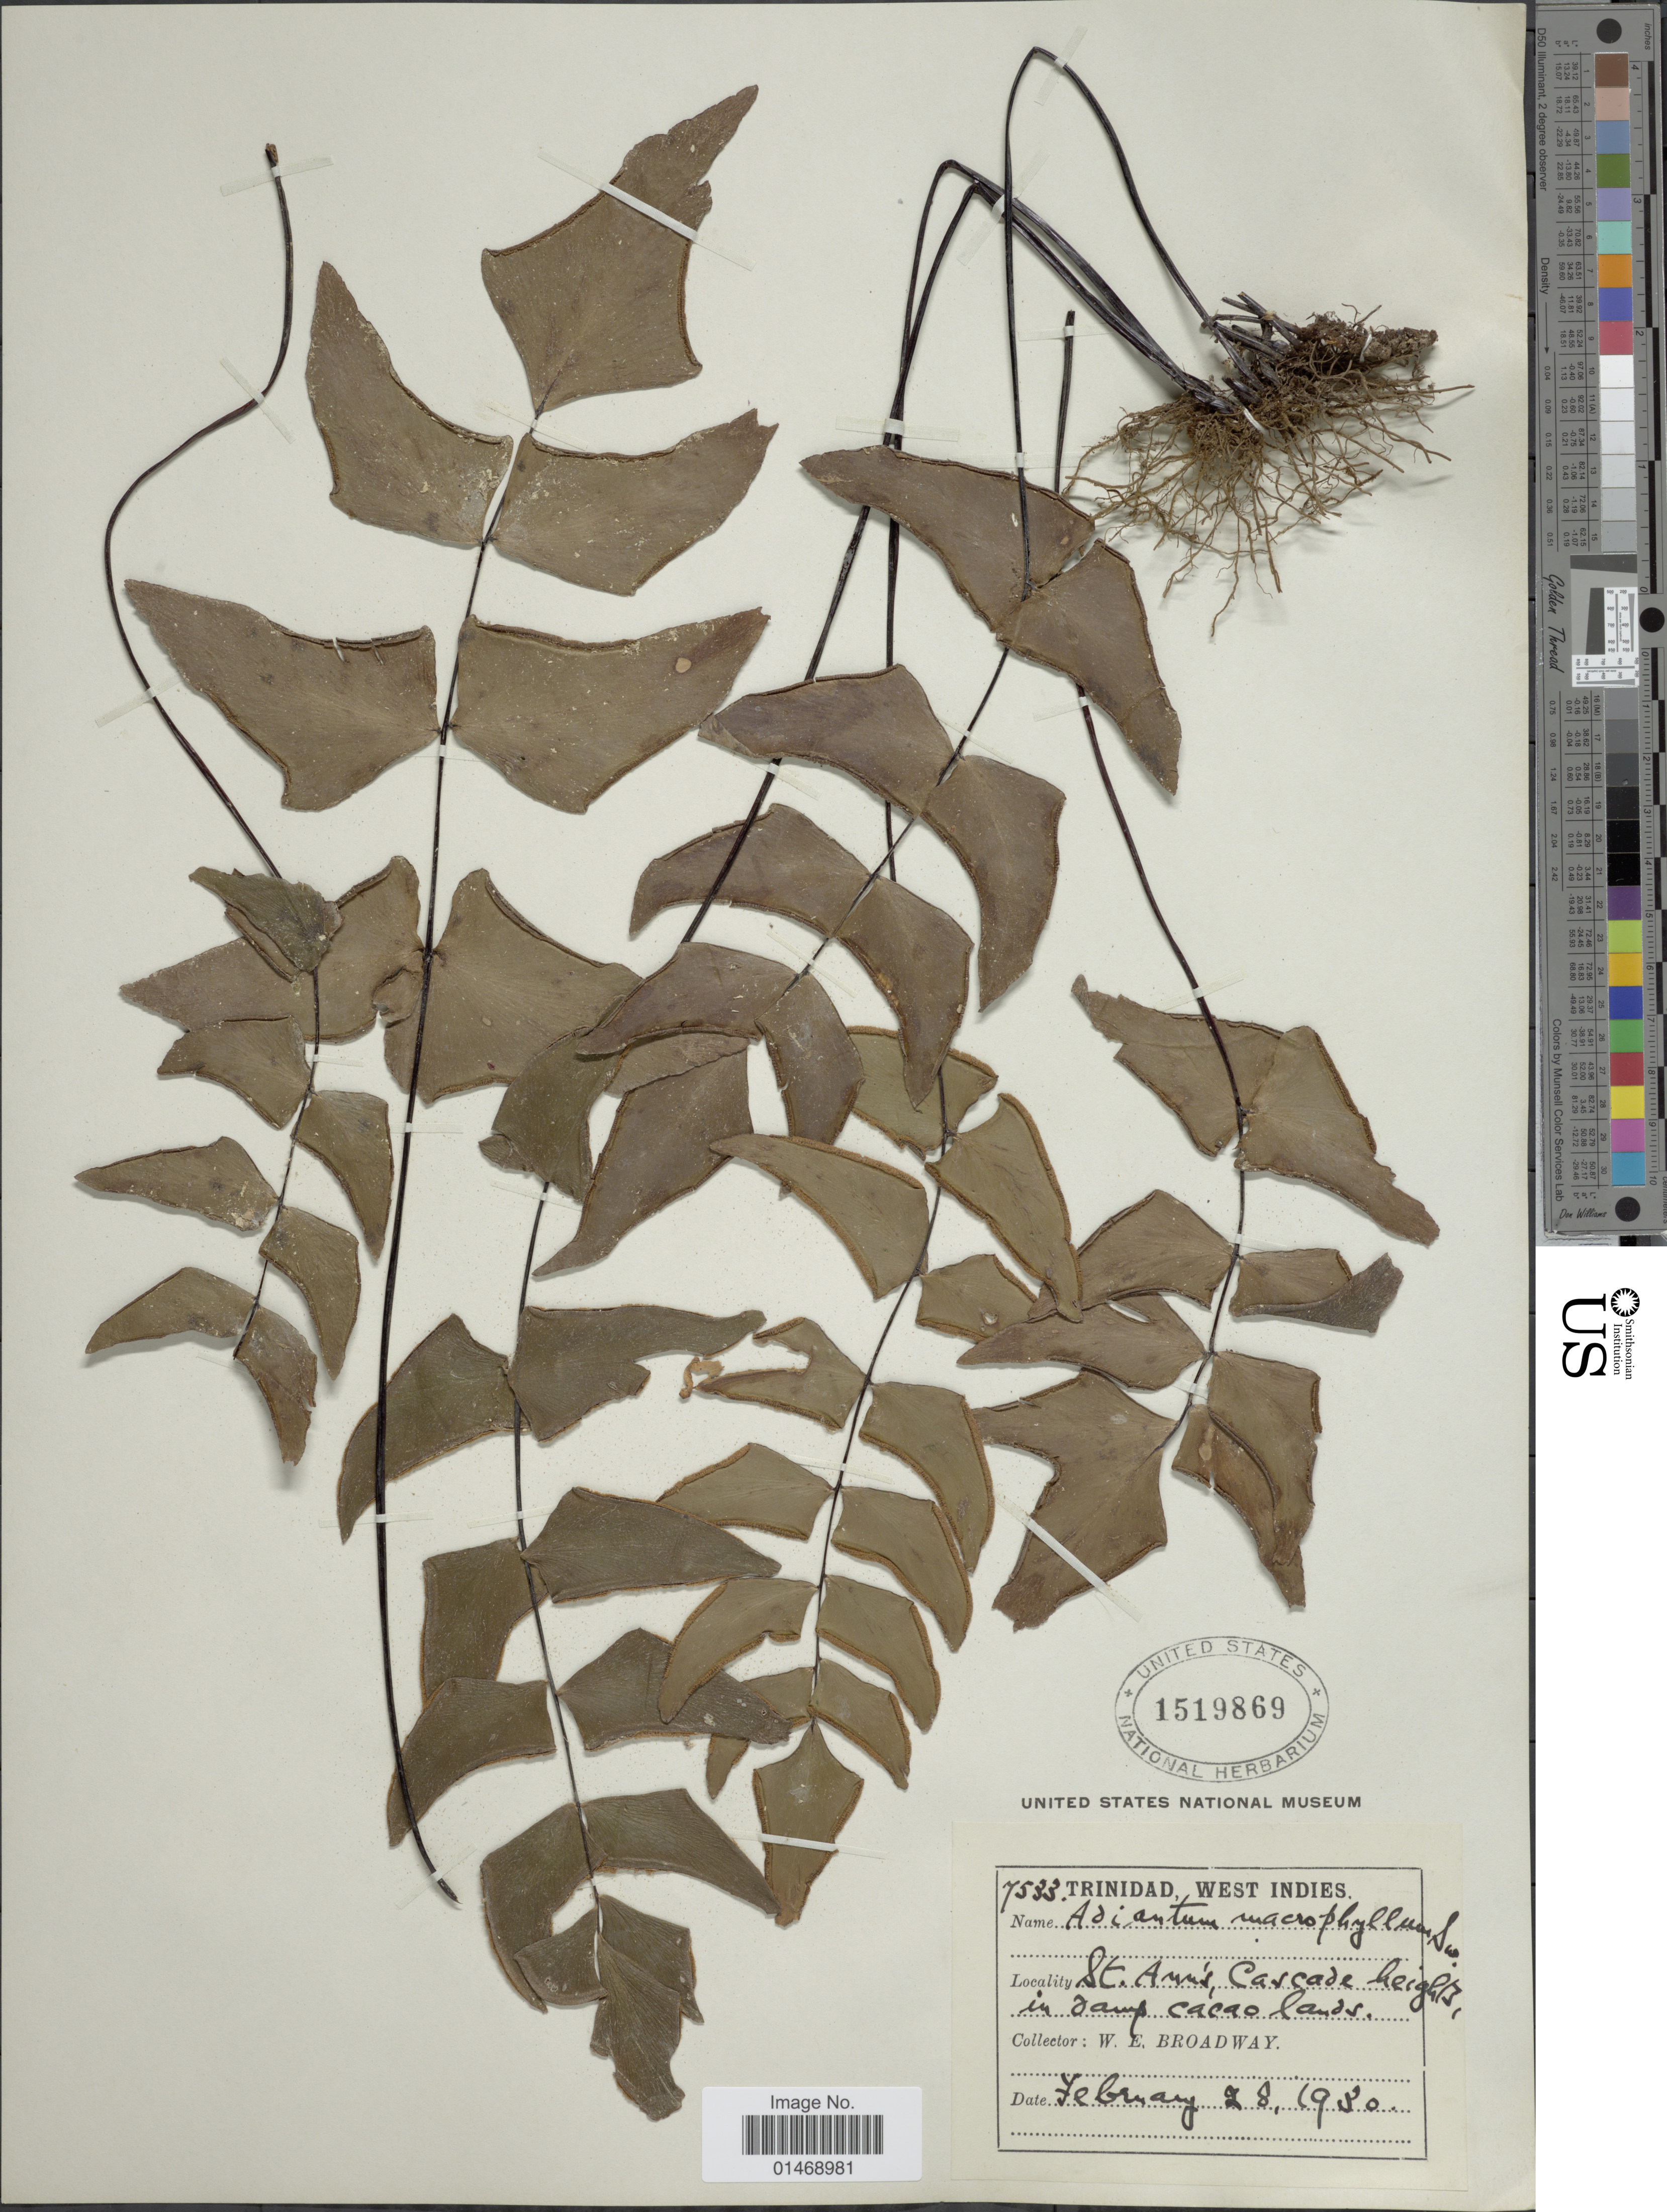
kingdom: Plantae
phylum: Tracheophyta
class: Polypodiopsida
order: Polypodiales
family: Pteridaceae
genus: Adiantum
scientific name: Adiantum macrophyllum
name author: Sw.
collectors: W. E. Broadway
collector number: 7533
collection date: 1930-02-28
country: Trinidad and Tobago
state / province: Trinidad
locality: St Ann's, Cascade height in damp cacao lands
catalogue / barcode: US 1519869